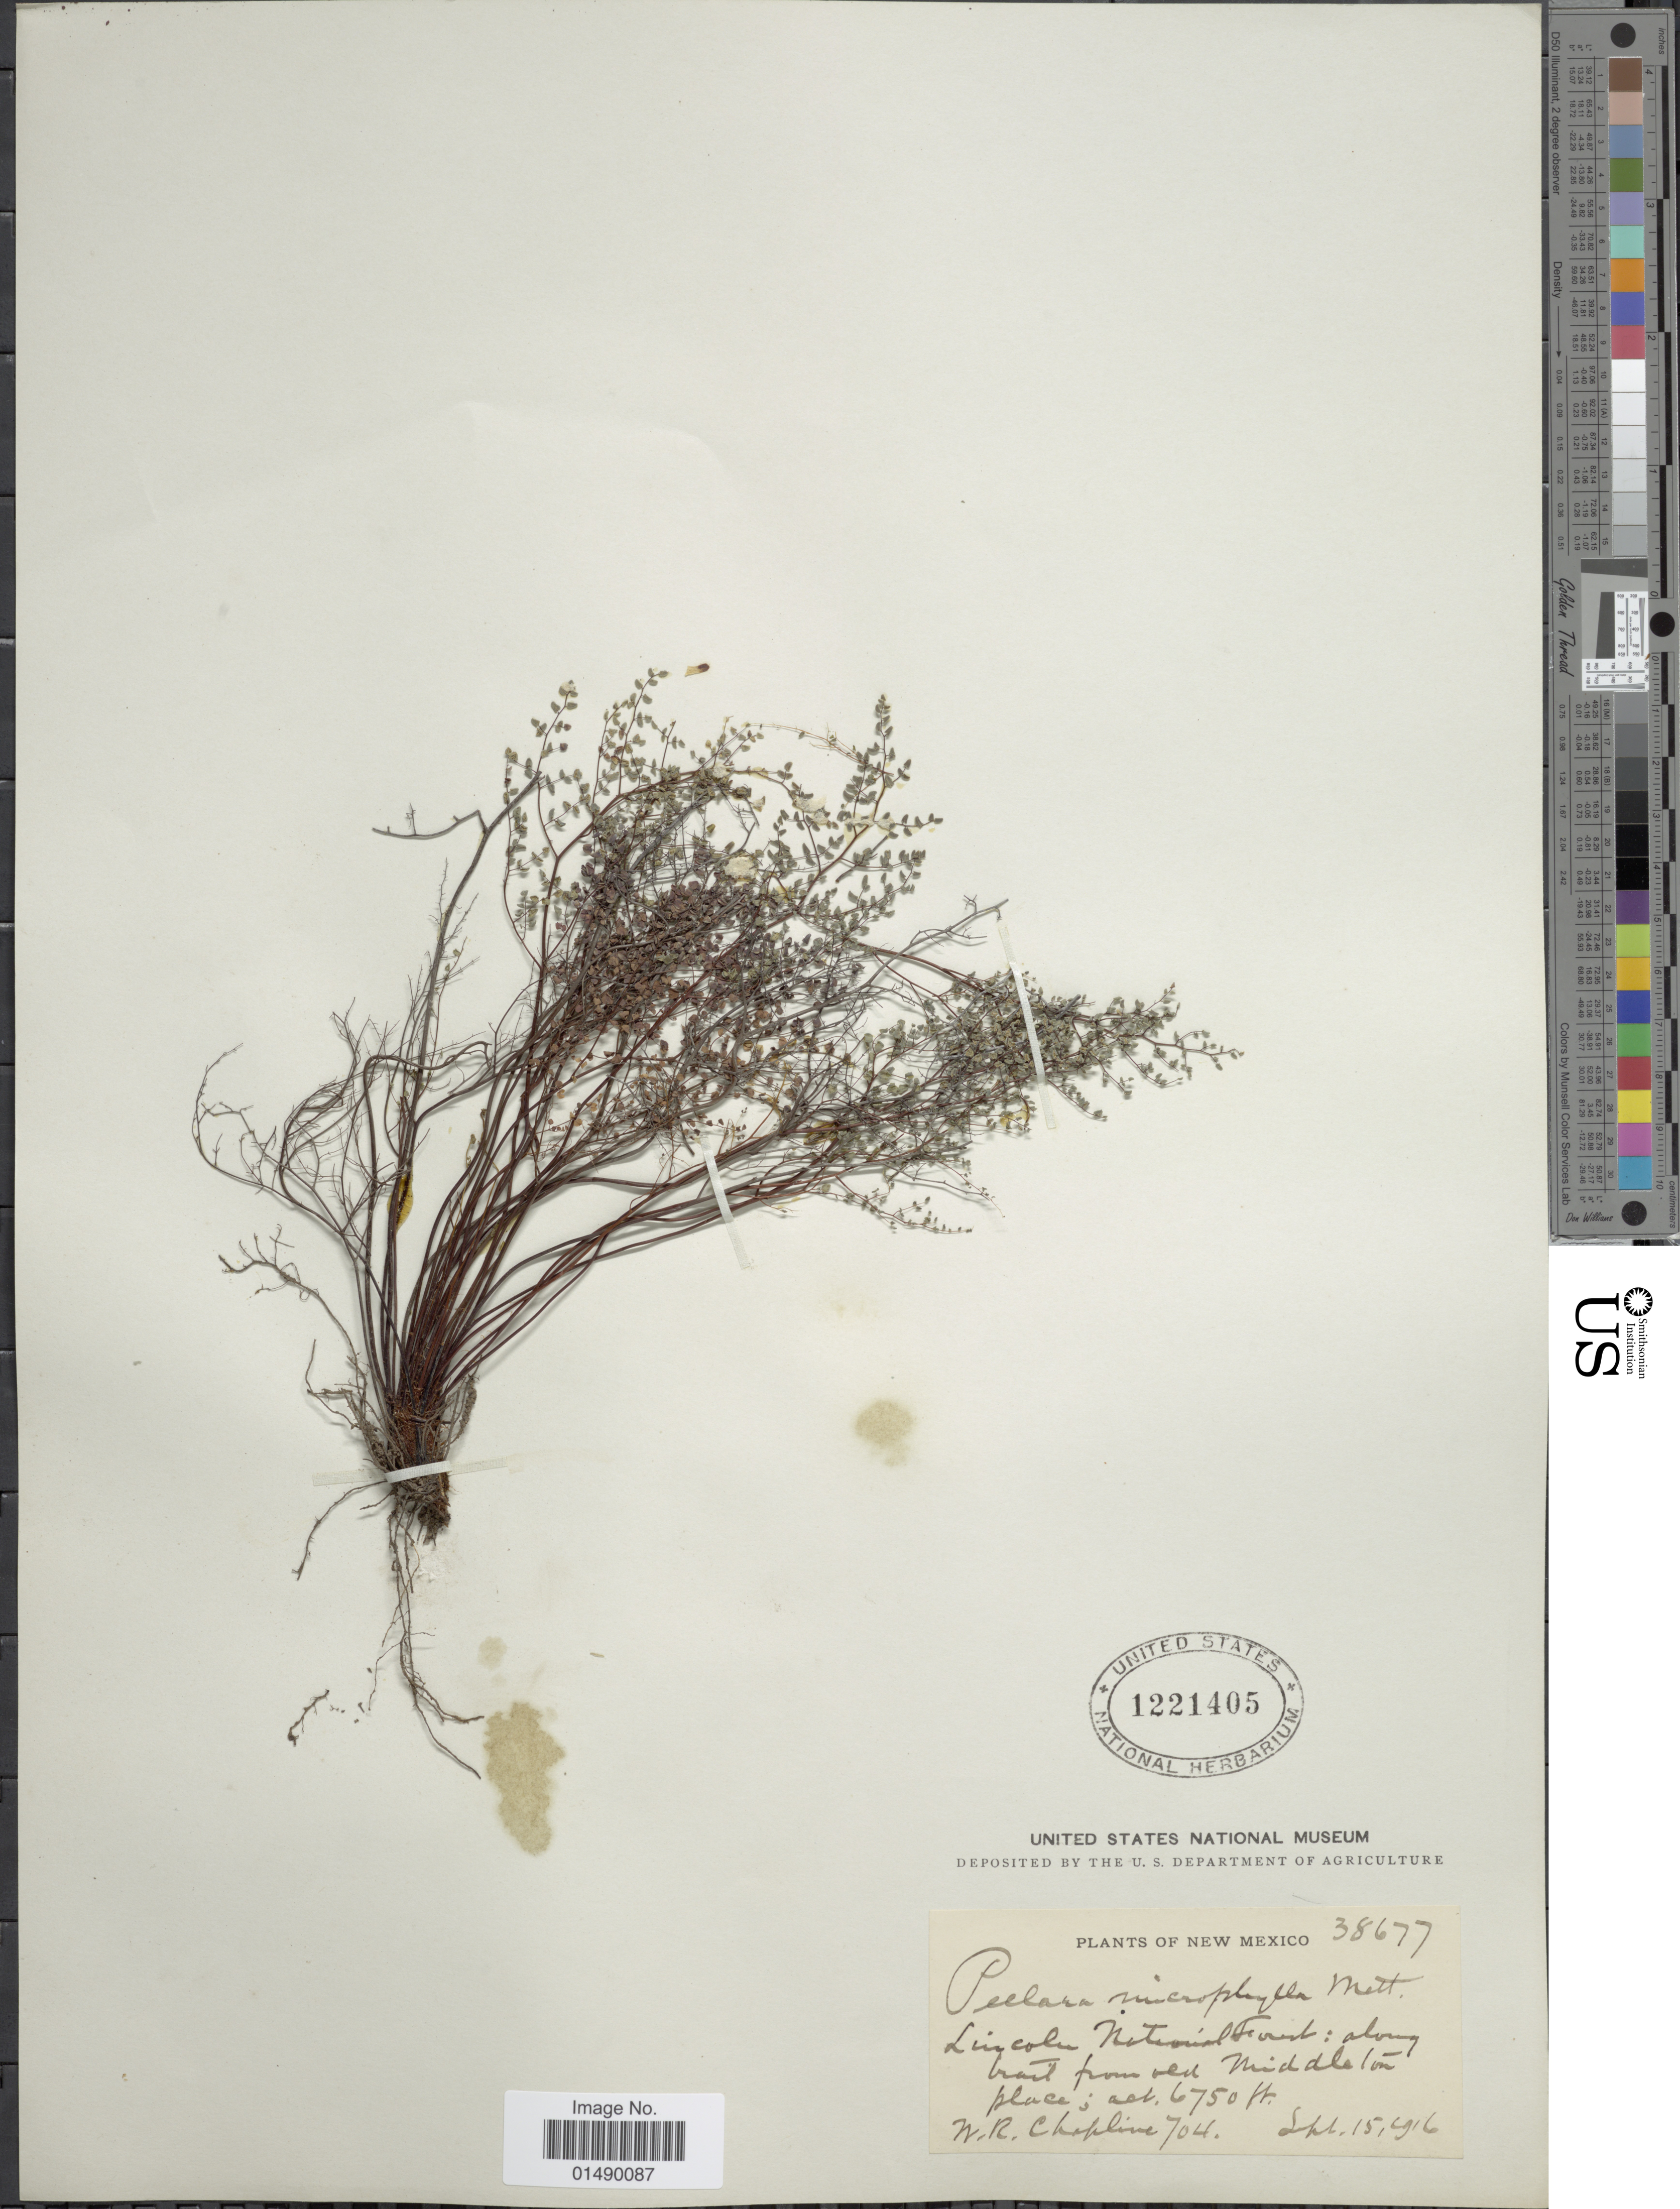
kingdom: Plantae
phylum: Tracheophyta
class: Polypodiopsida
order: Polypodiales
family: Pteridaceae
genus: Argyrochosma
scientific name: Argyrochosma microphylla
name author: (Mett. ex Kuhn) Windham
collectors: W. Chapline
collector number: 704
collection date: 1916-09-15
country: United States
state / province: New Mexico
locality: New Mexico. Lincoln National Forest: along trail from old Middleton place.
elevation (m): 2057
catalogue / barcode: US 1221405